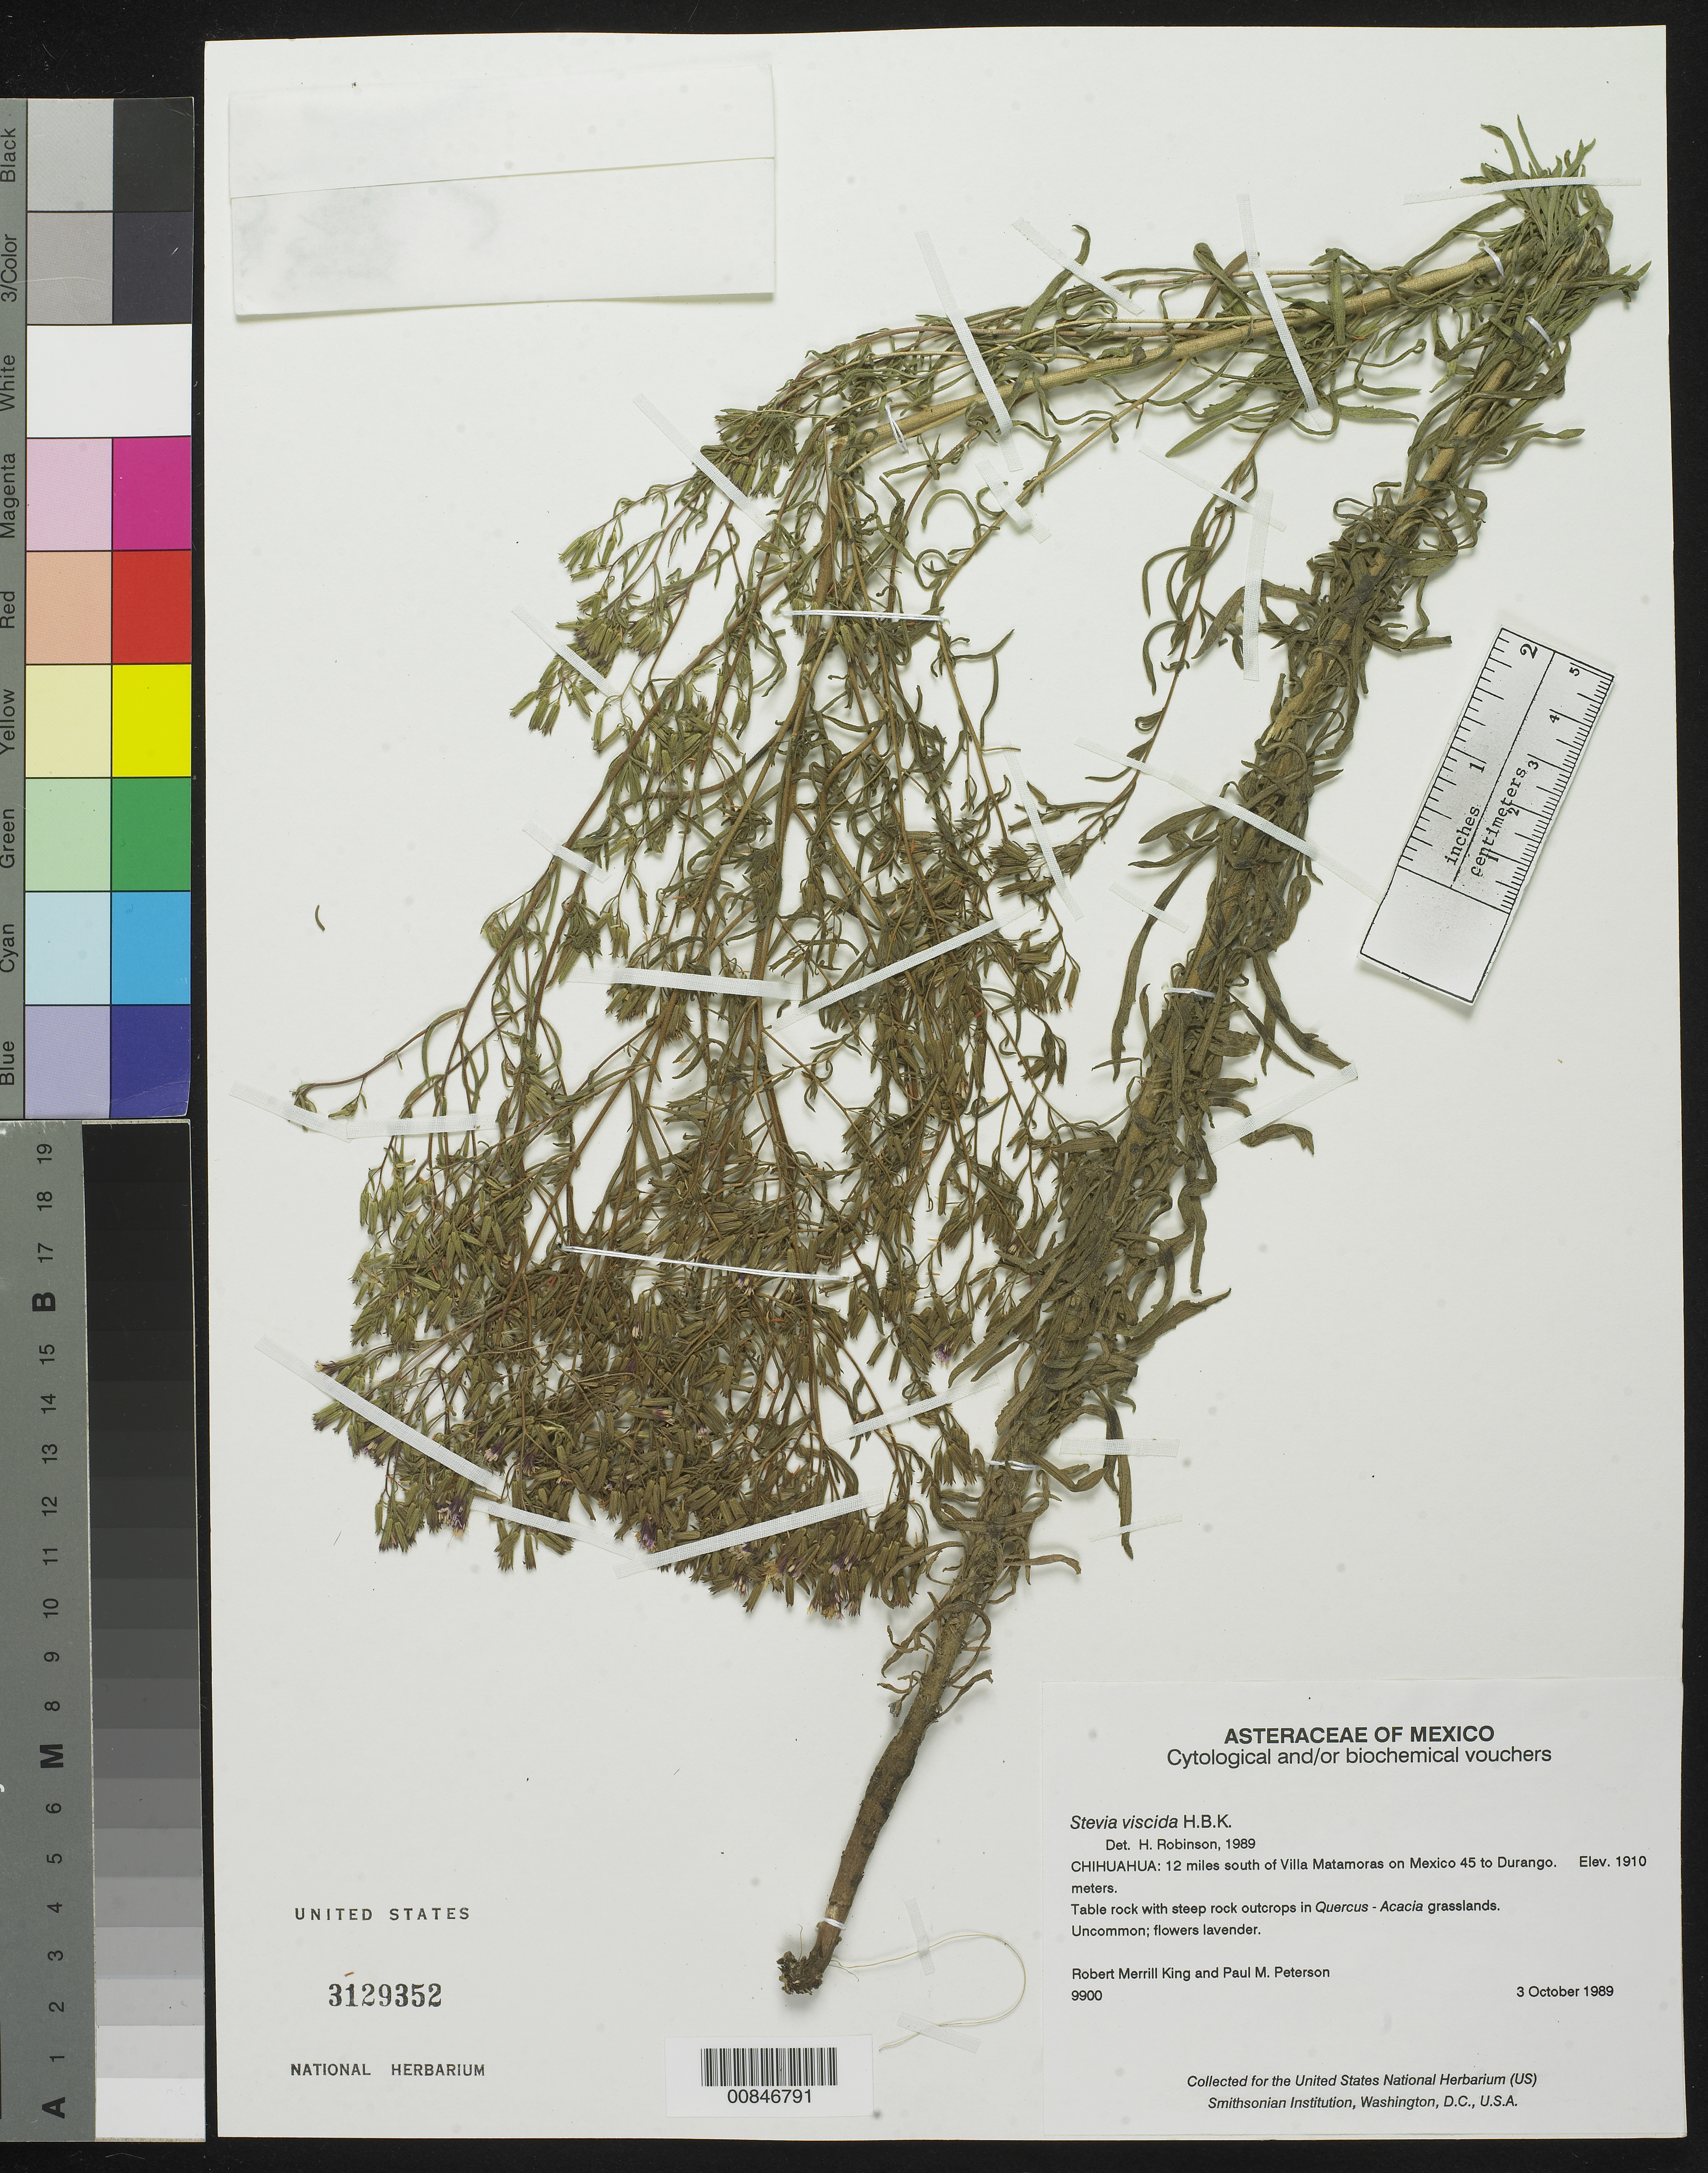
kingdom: Plantae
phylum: Tracheophyta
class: Magnoliopsida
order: Asterales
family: Asteraceae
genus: Stevia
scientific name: Stevia viscida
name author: Kunth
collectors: R. M. King & P. M. Peterson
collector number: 9900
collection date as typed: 03 Oct 1989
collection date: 1989-10-03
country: Mexico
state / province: Chihuahua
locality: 12 miles south of Villa Matamoros on Mexico 45 to Durango.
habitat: Table rock with steep rock outcrops in Quercus - Acacia grasslands.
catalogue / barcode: US 3129352